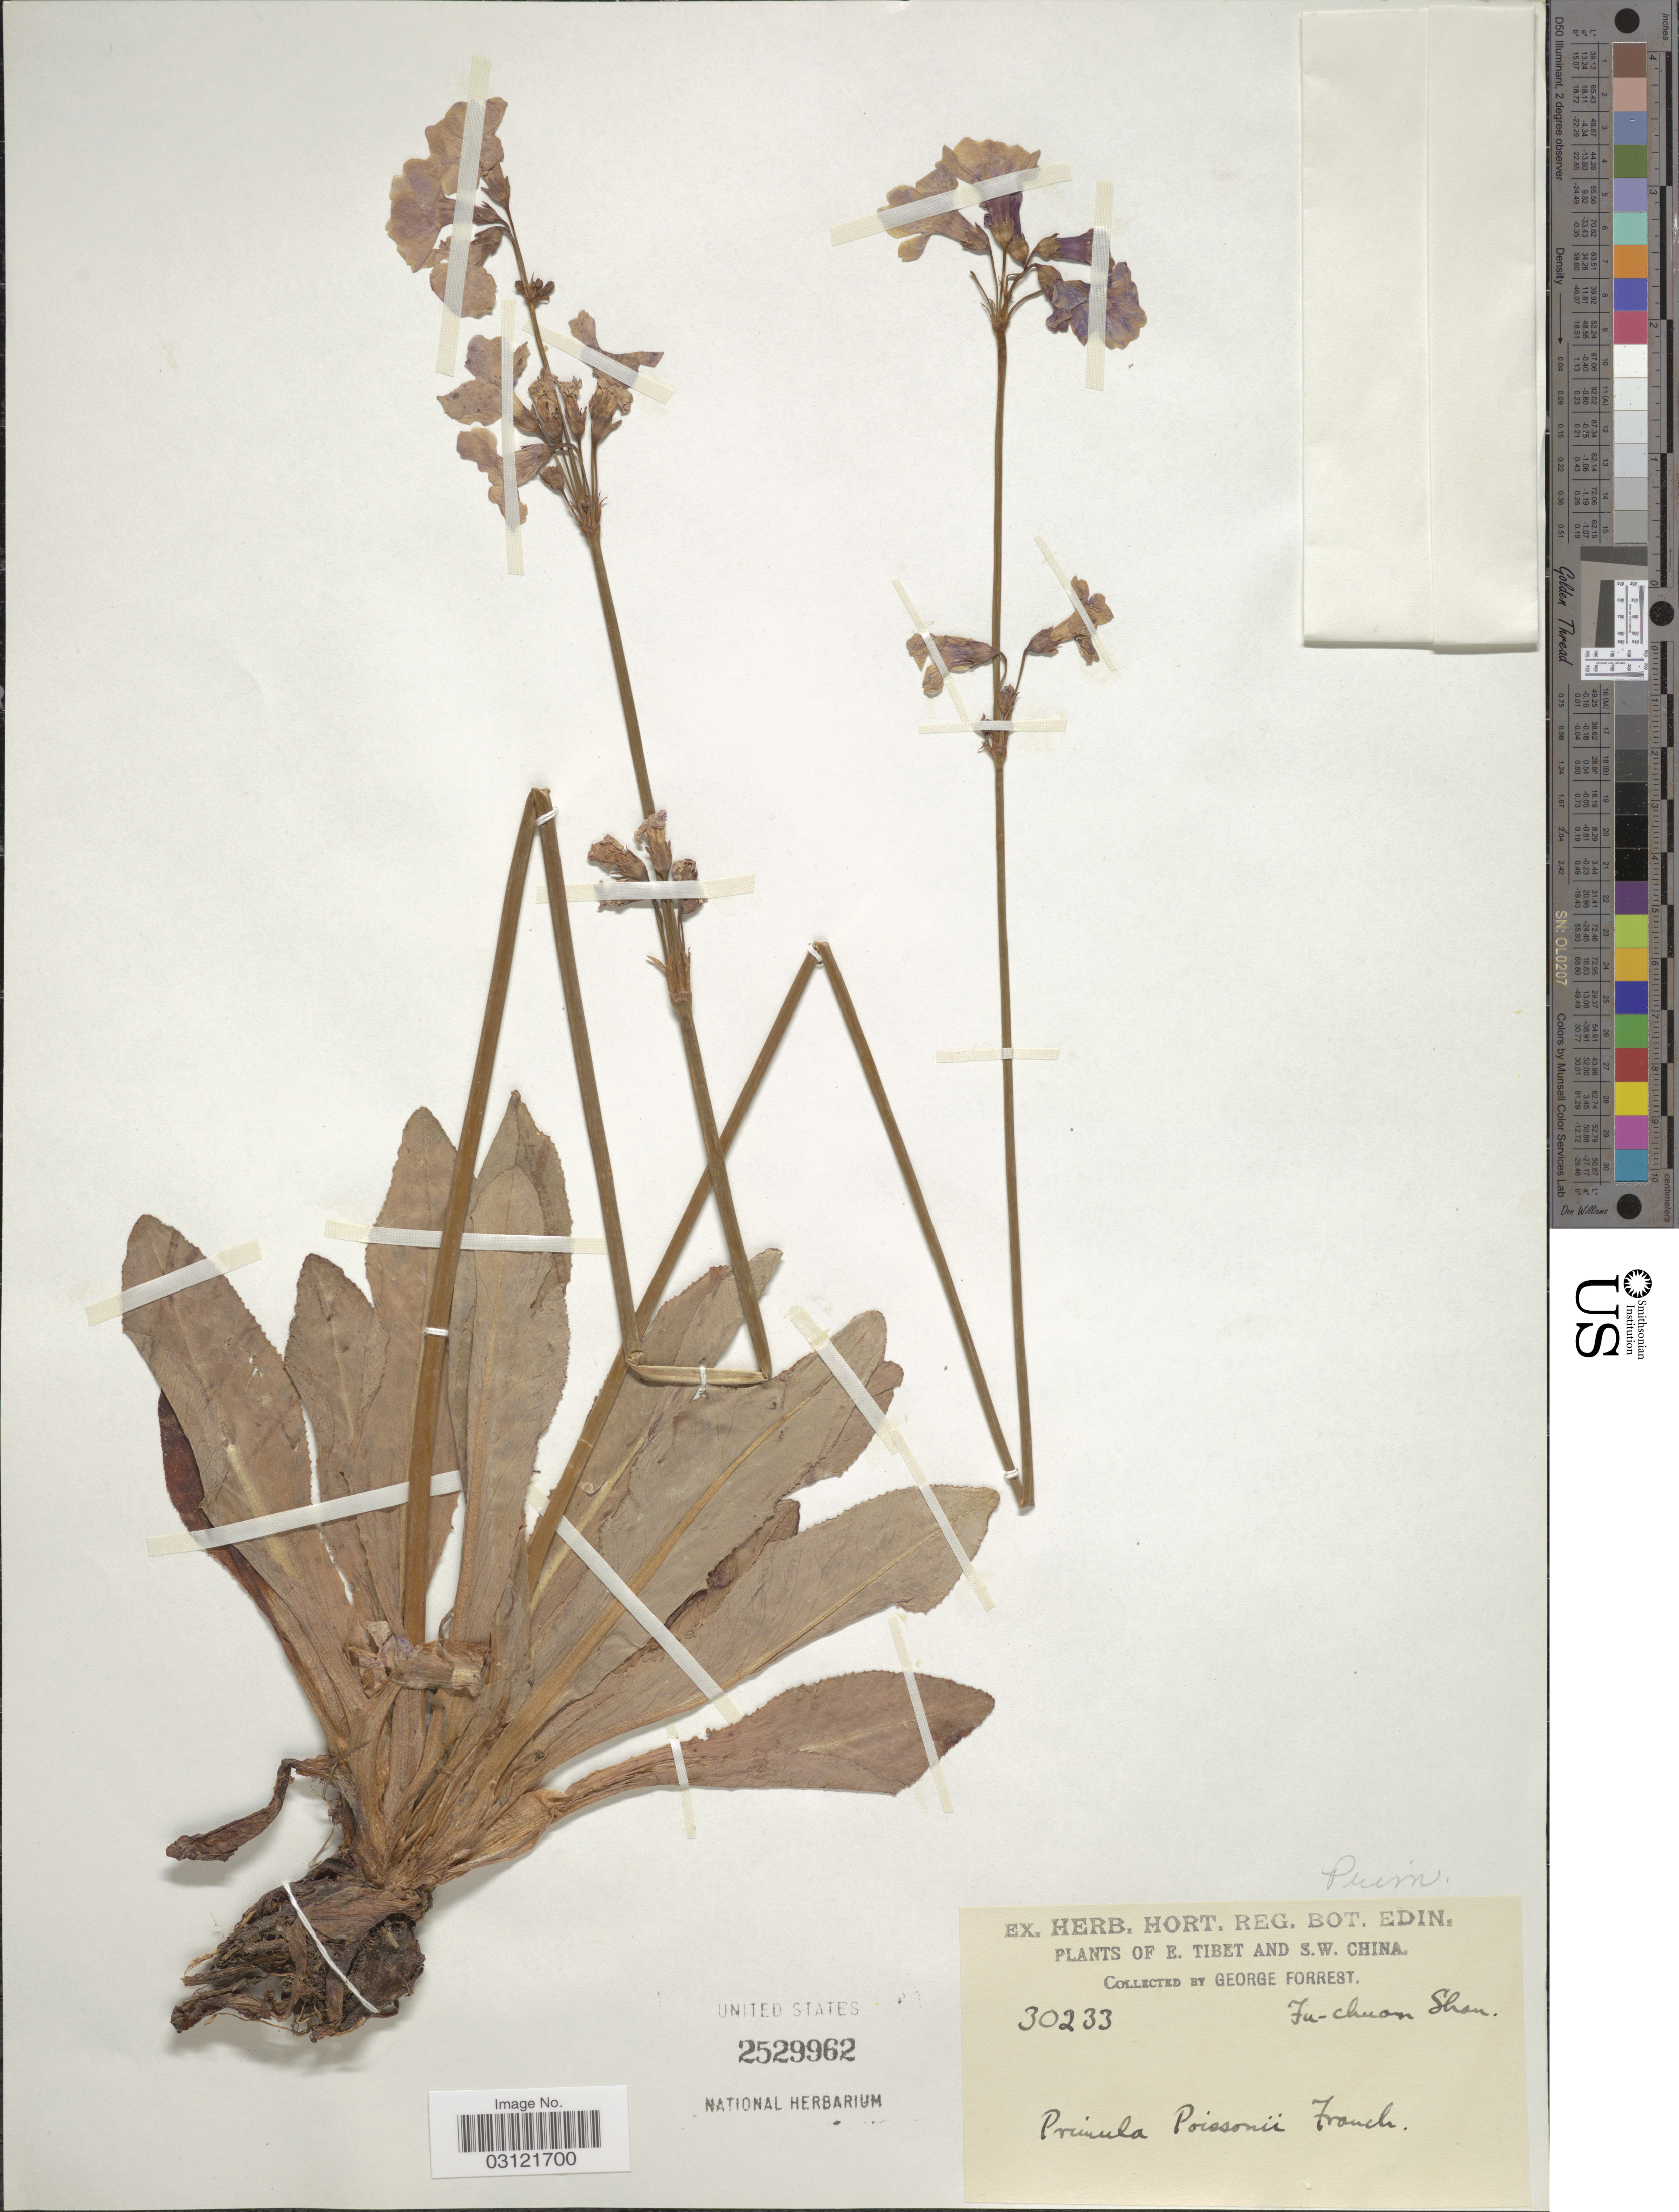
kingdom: Plantae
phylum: Tracheophyta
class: Magnoliopsida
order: Ericales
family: Primulaceae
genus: Primula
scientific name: Primula poissonii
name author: Franch.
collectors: G. Forrest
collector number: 30233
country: China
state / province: Xizang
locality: E. Tibet and S.W. China, Fu-chuon Shan.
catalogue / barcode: US 2529962